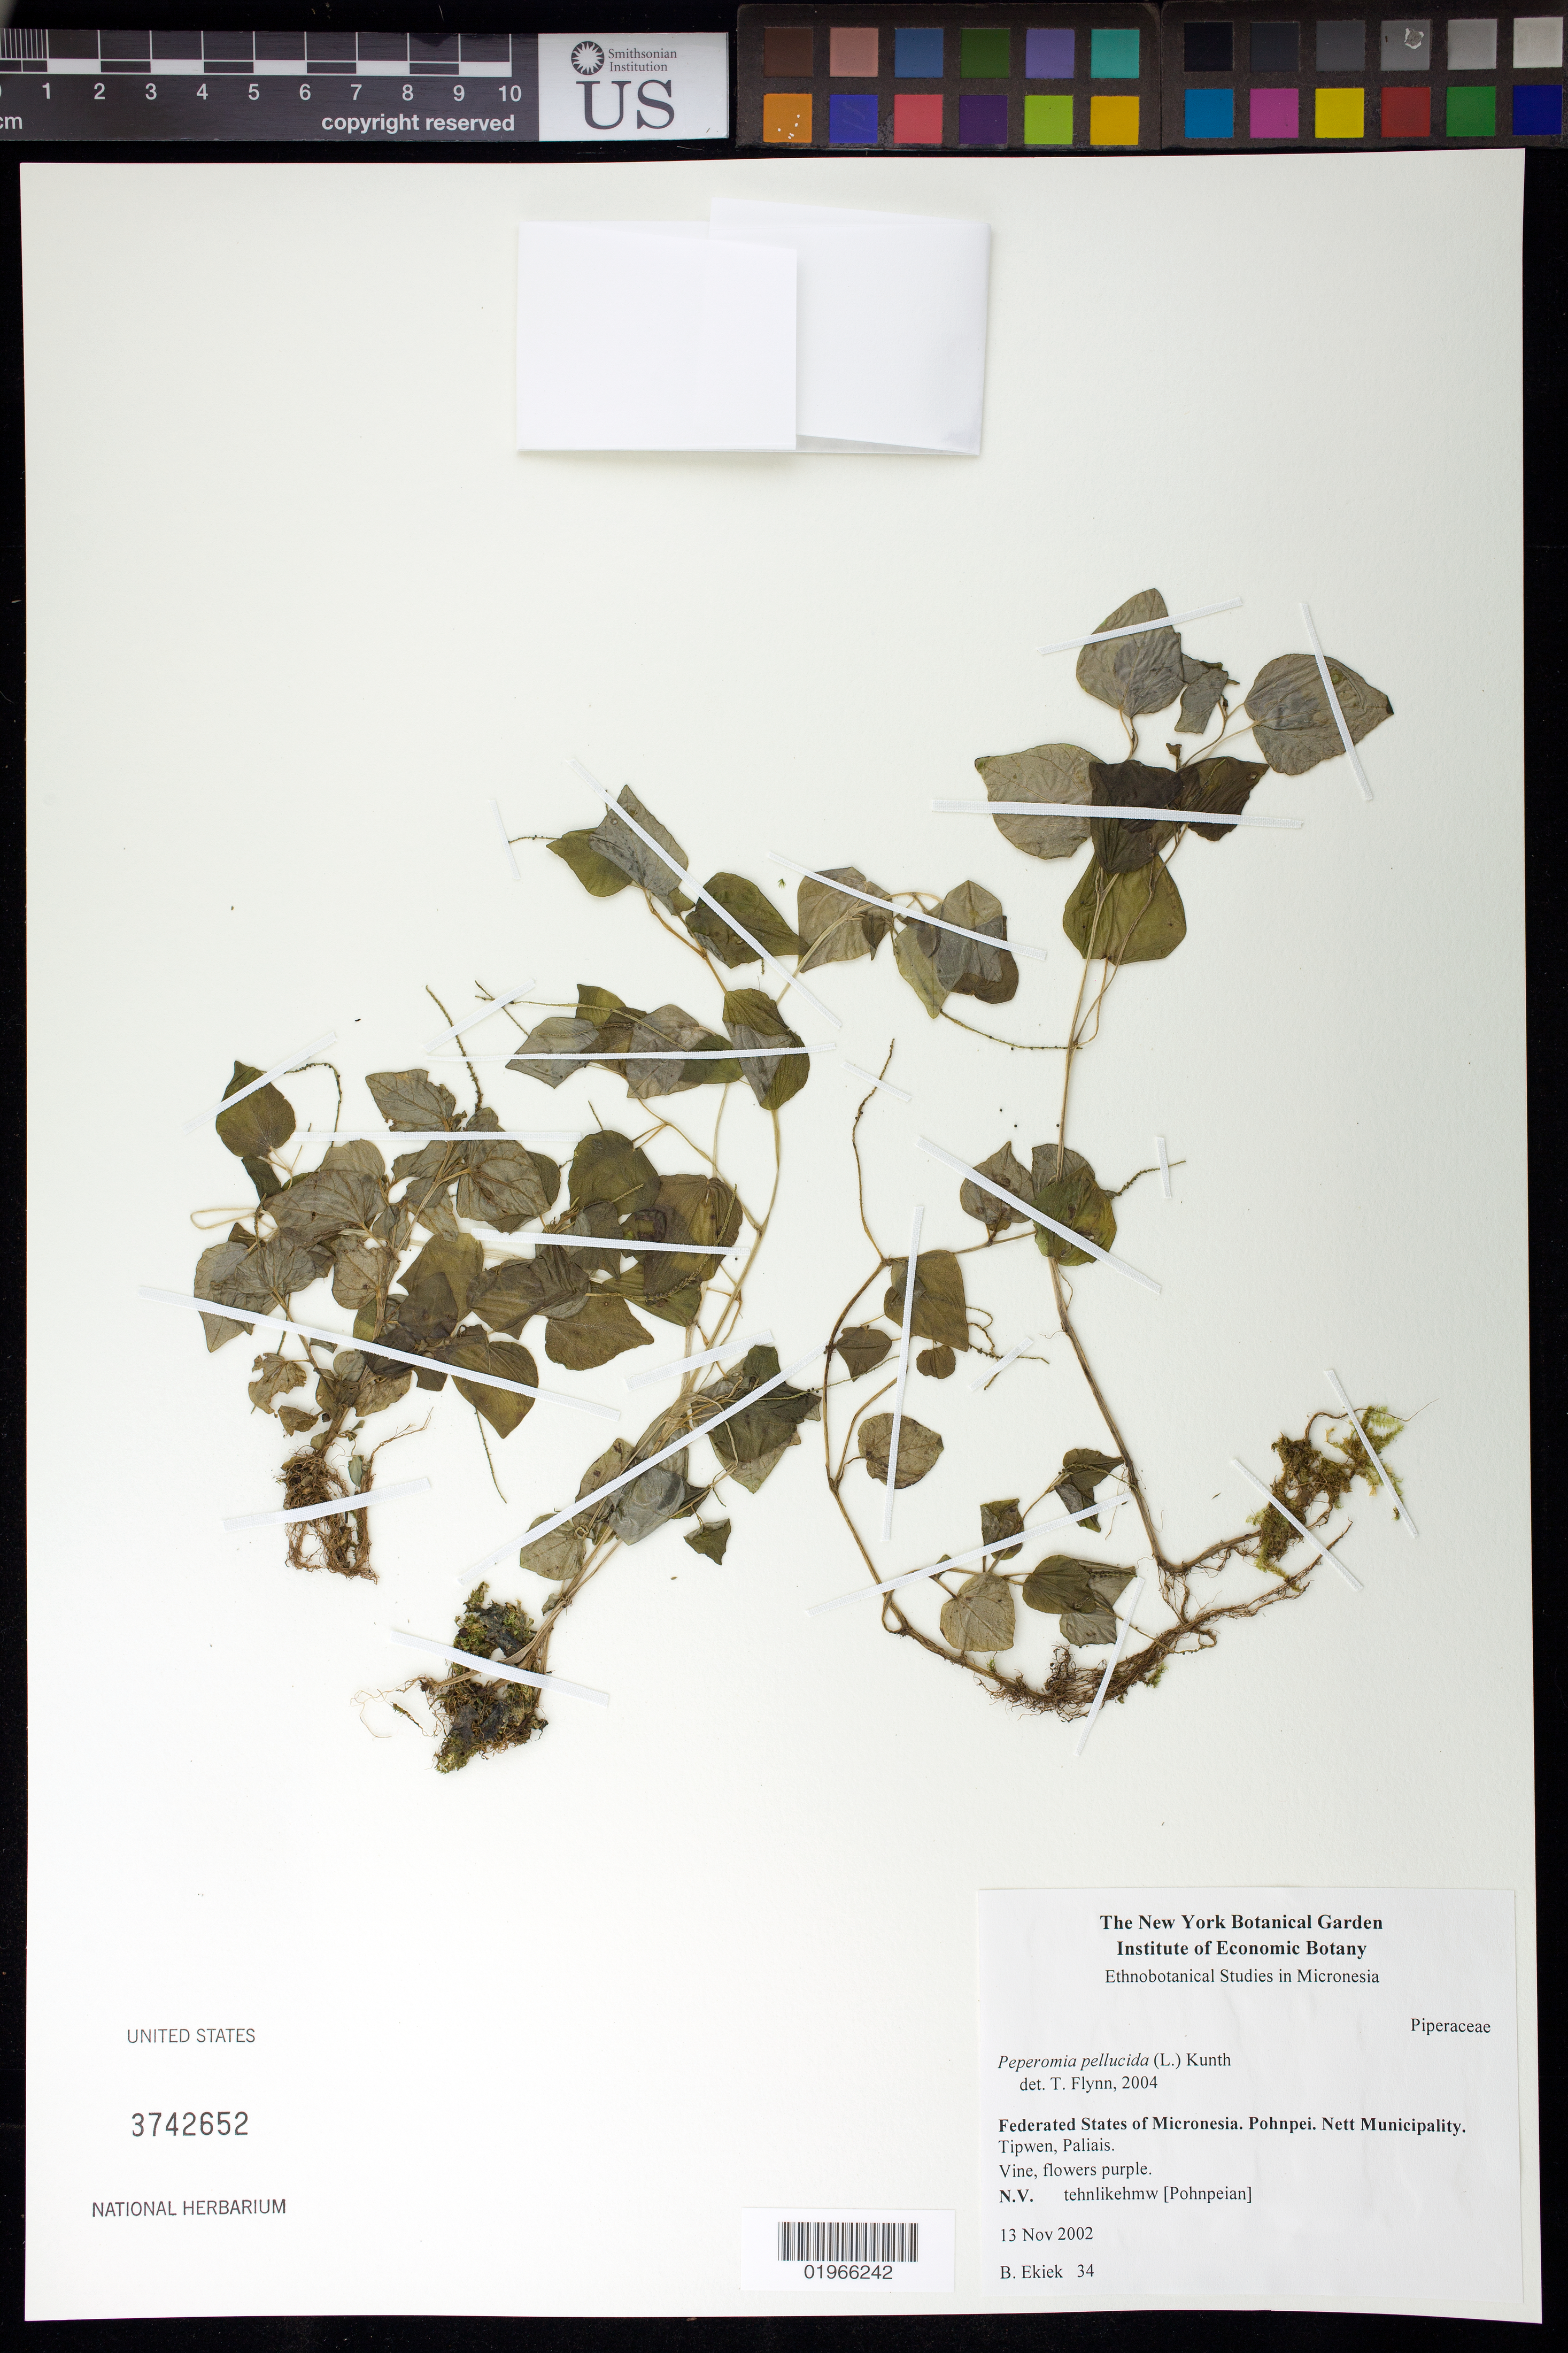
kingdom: Plantae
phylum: Tracheophyta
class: Magnoliopsida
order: Piperales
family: Piperaceae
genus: Peperomia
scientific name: Peperomia pellucida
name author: (L.) Kunth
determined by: Flynn, T. W.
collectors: B. Ekiek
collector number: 34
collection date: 2002-11-13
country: Micronesia, Federated States of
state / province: Pohnpei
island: Pohnpei [Ponape]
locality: Nett Municipality, Tupwen, Palias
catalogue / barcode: US 3742652